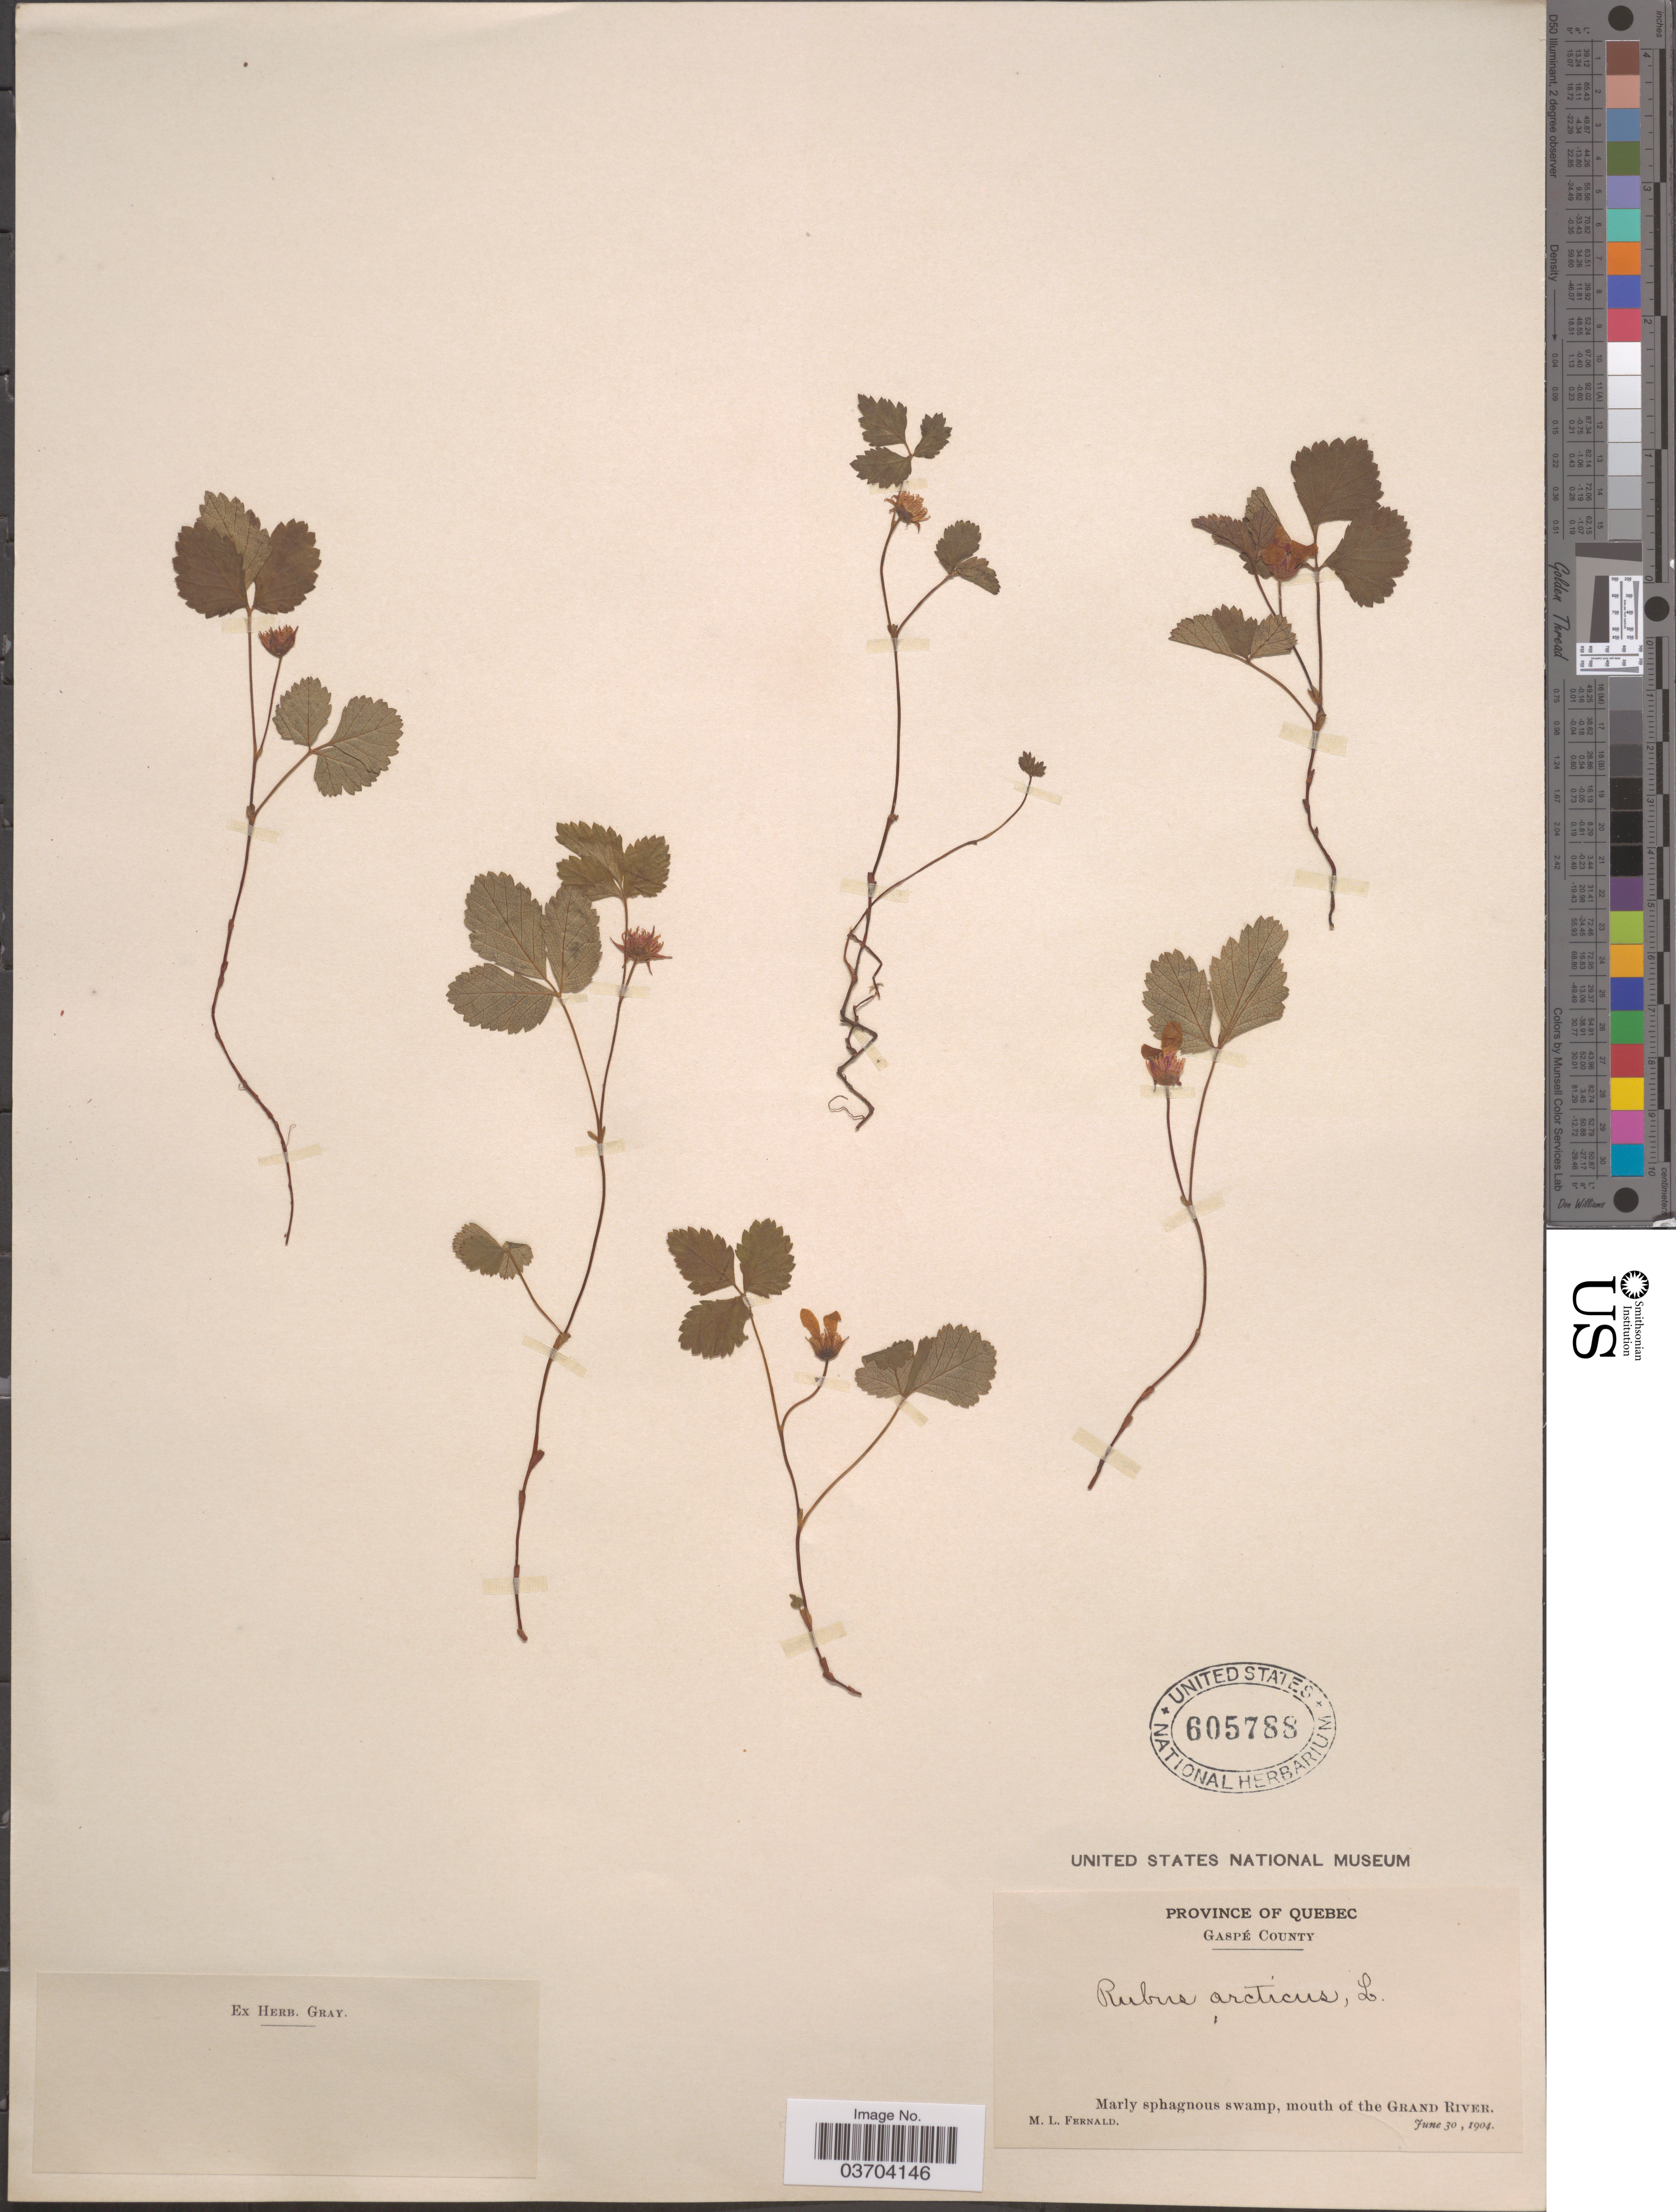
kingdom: Plantae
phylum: Tracheophyta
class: Magnoliopsida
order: Rosales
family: Rosaceae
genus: Rubus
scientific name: Rubus arcticus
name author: L.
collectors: M. L. Fernald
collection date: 1904-06-30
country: Canada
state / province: Quebec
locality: Gaspé County. Marly sphagnous swamp, mouth of the Grand River.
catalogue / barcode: US 605788